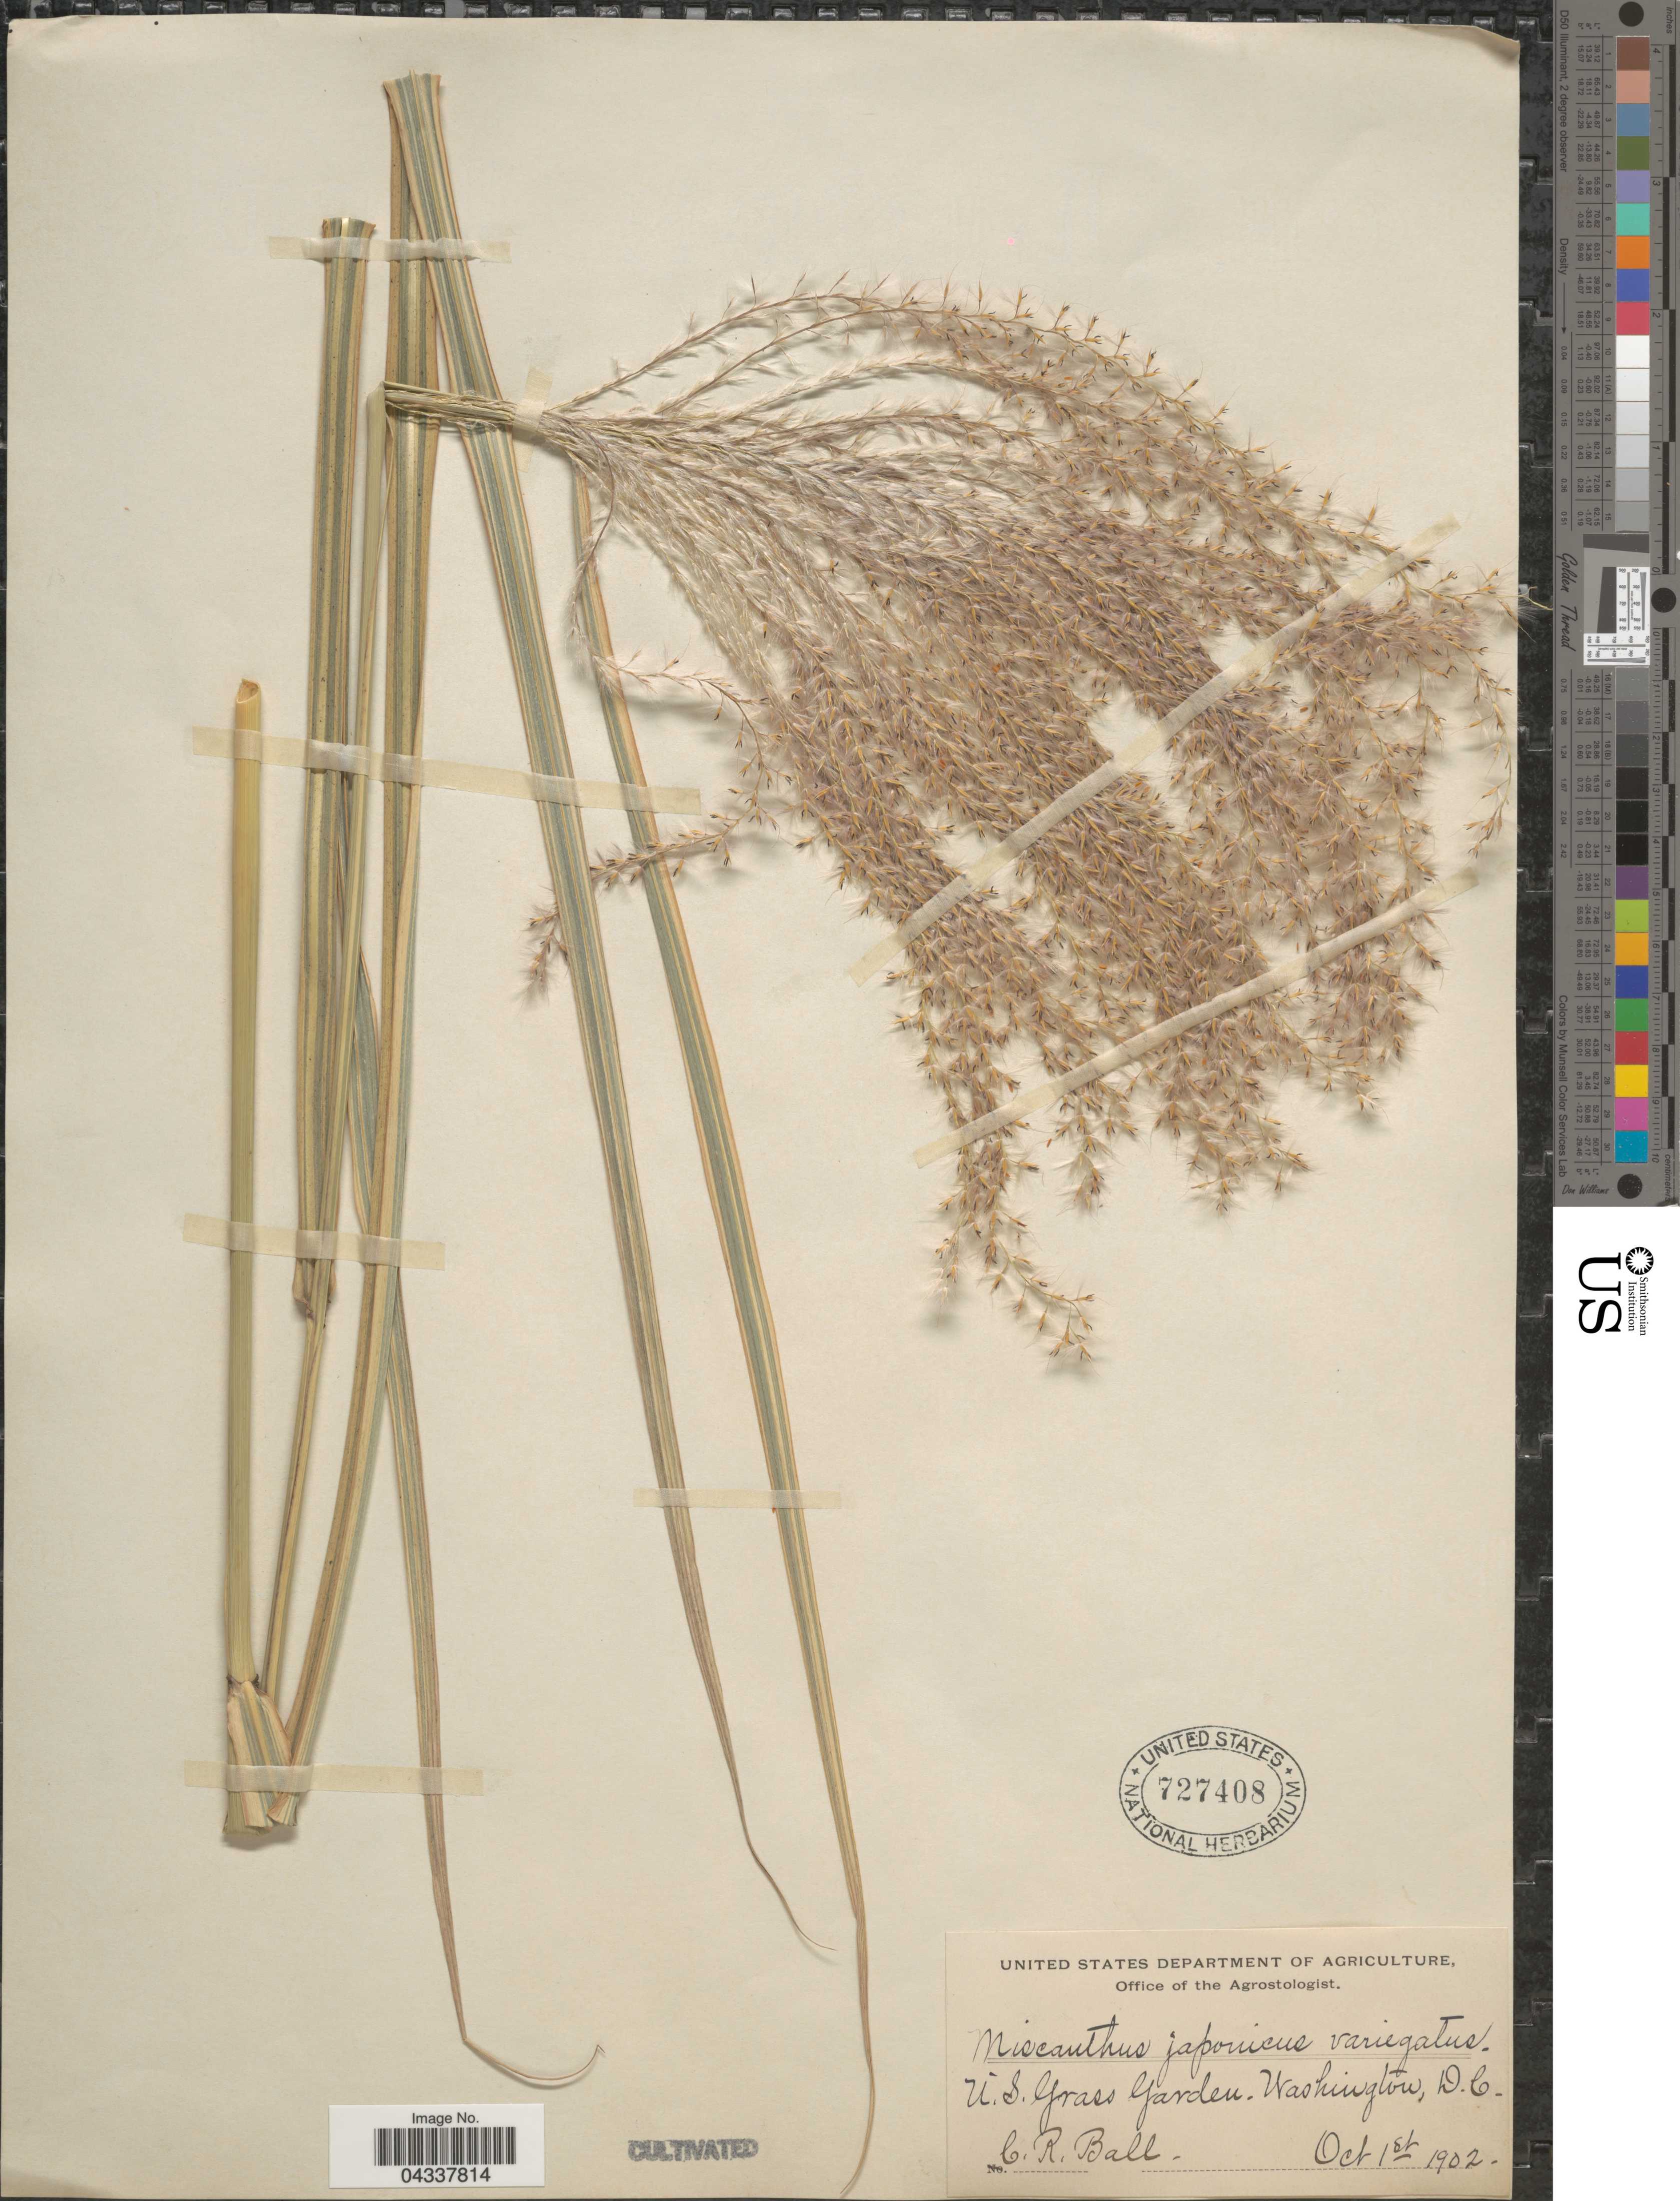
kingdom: Plantae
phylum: Tracheophyta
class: Liliopsida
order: Poales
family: Poaceae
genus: Miscanthus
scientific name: Miscanthus sinensis var. variegatus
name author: Beal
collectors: C. R. Ball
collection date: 1902-10-01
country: United States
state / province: District of Columbia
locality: U.S. Grass Garden. Washington.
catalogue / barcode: US 727408